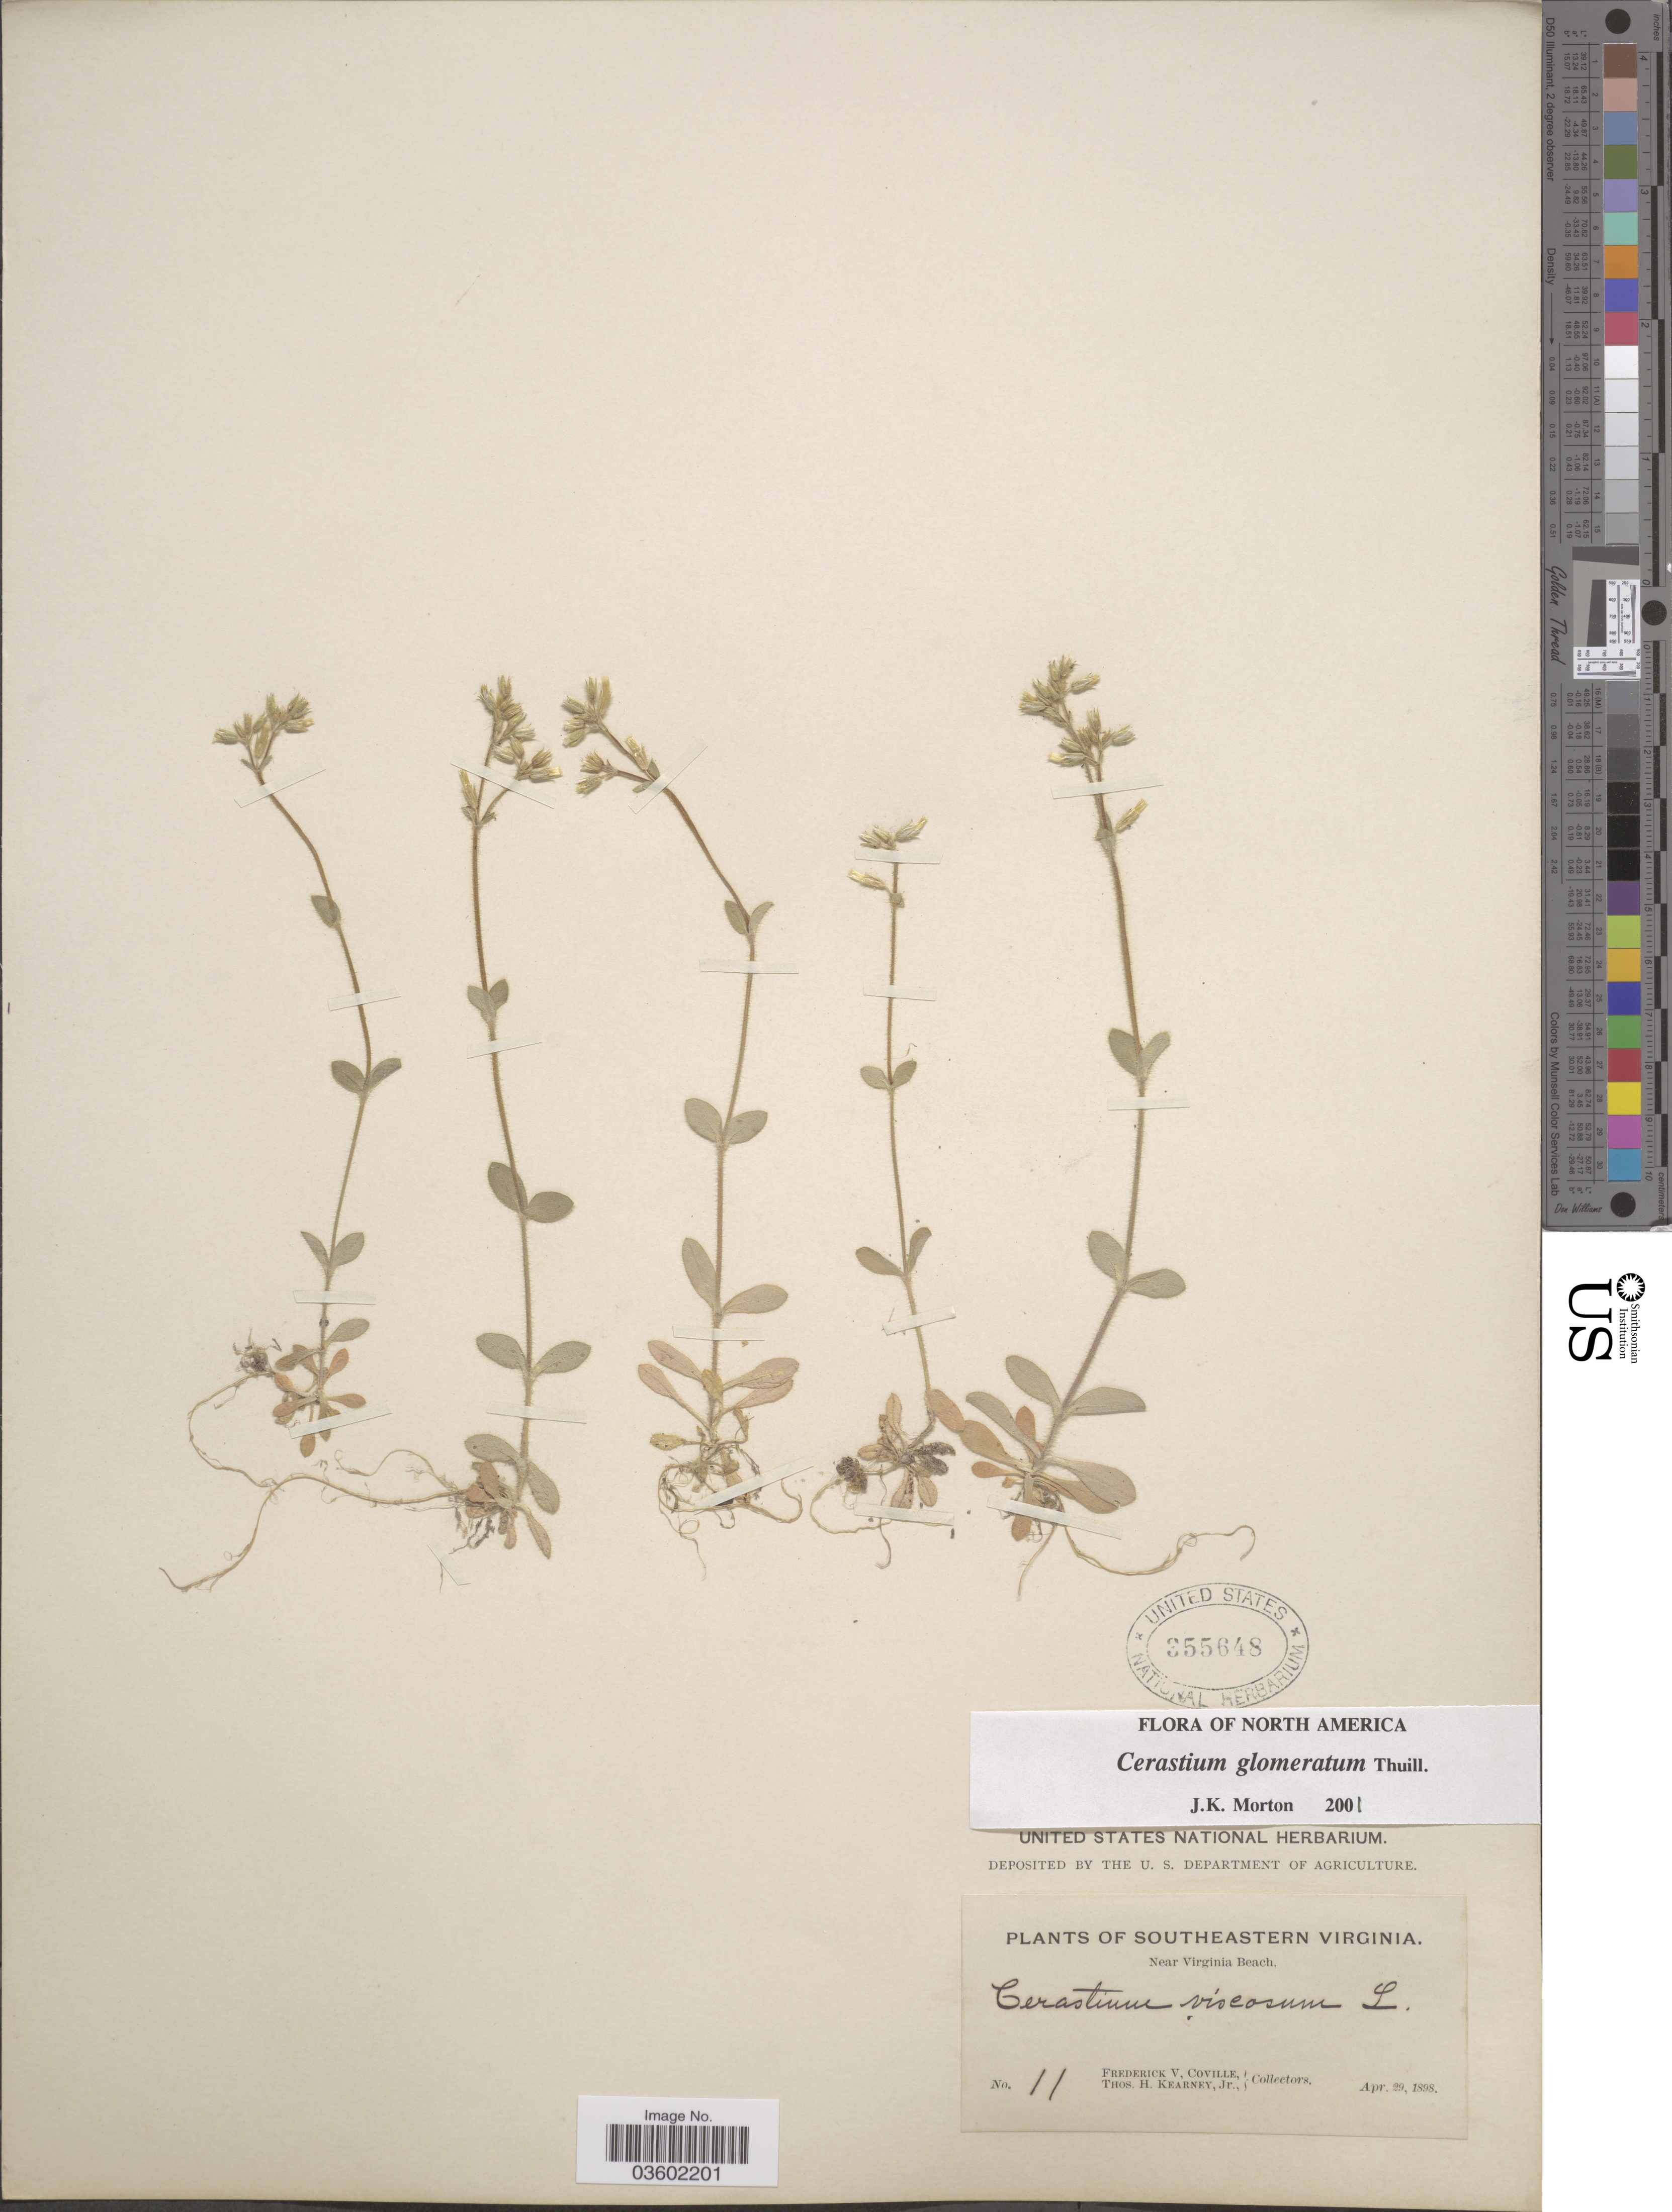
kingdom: Plantae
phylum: Tracheophyta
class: Magnoliopsida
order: Caryophyllales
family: Caryophyllaceae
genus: Cerastium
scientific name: Cerastium viscosum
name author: L.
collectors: F. V. Coville & T. H. Kearney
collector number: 11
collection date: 1898-04-29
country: United States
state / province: Virginia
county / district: City of Virginia Beach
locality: Southeastern Virginia. Near Virginia Beach.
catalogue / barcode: US 355648